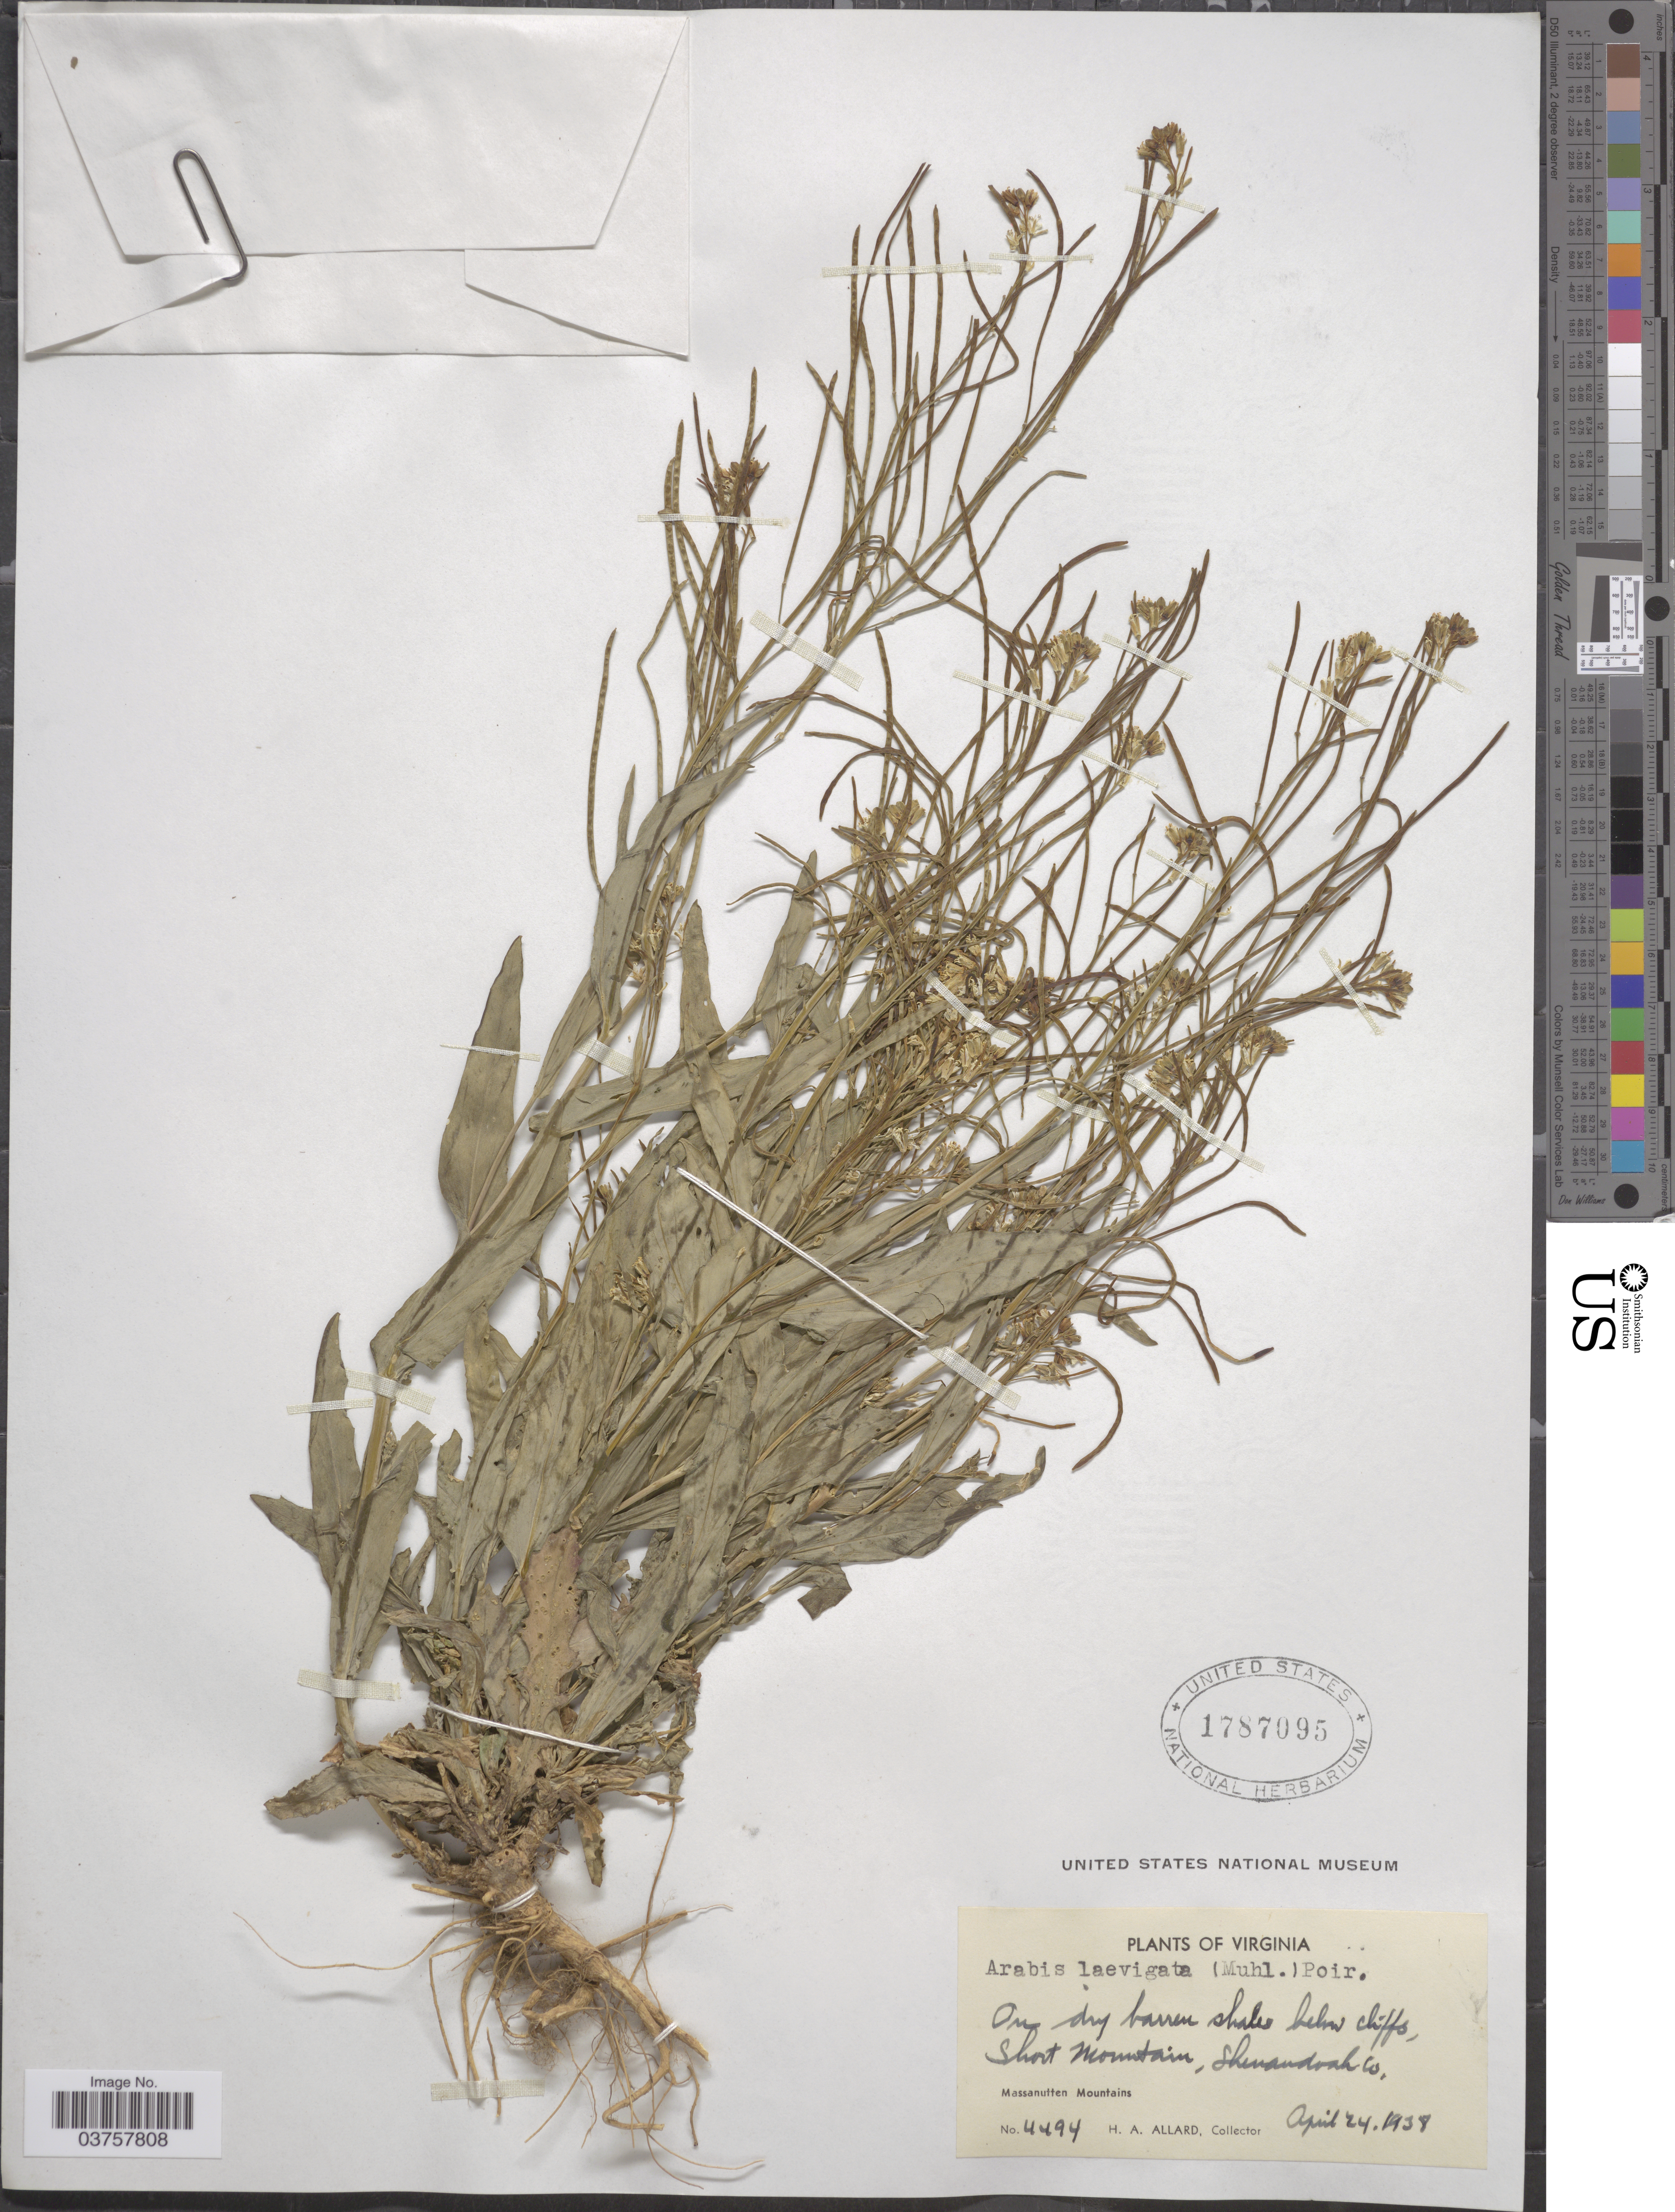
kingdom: Plantae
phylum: Tracheophyta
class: Magnoliopsida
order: Brassicales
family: Brassicaceae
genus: Arabis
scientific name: Arabis laevigata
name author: (Muhl. ex Willd.) Poir.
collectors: H. A. Allard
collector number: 4494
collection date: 1938-04-24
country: United States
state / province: Virginia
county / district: Shenandoah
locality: On dry barren shales below cliffs, Short Mountain, Shenandoah Co. Massanutten Mountains.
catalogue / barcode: US 1787095